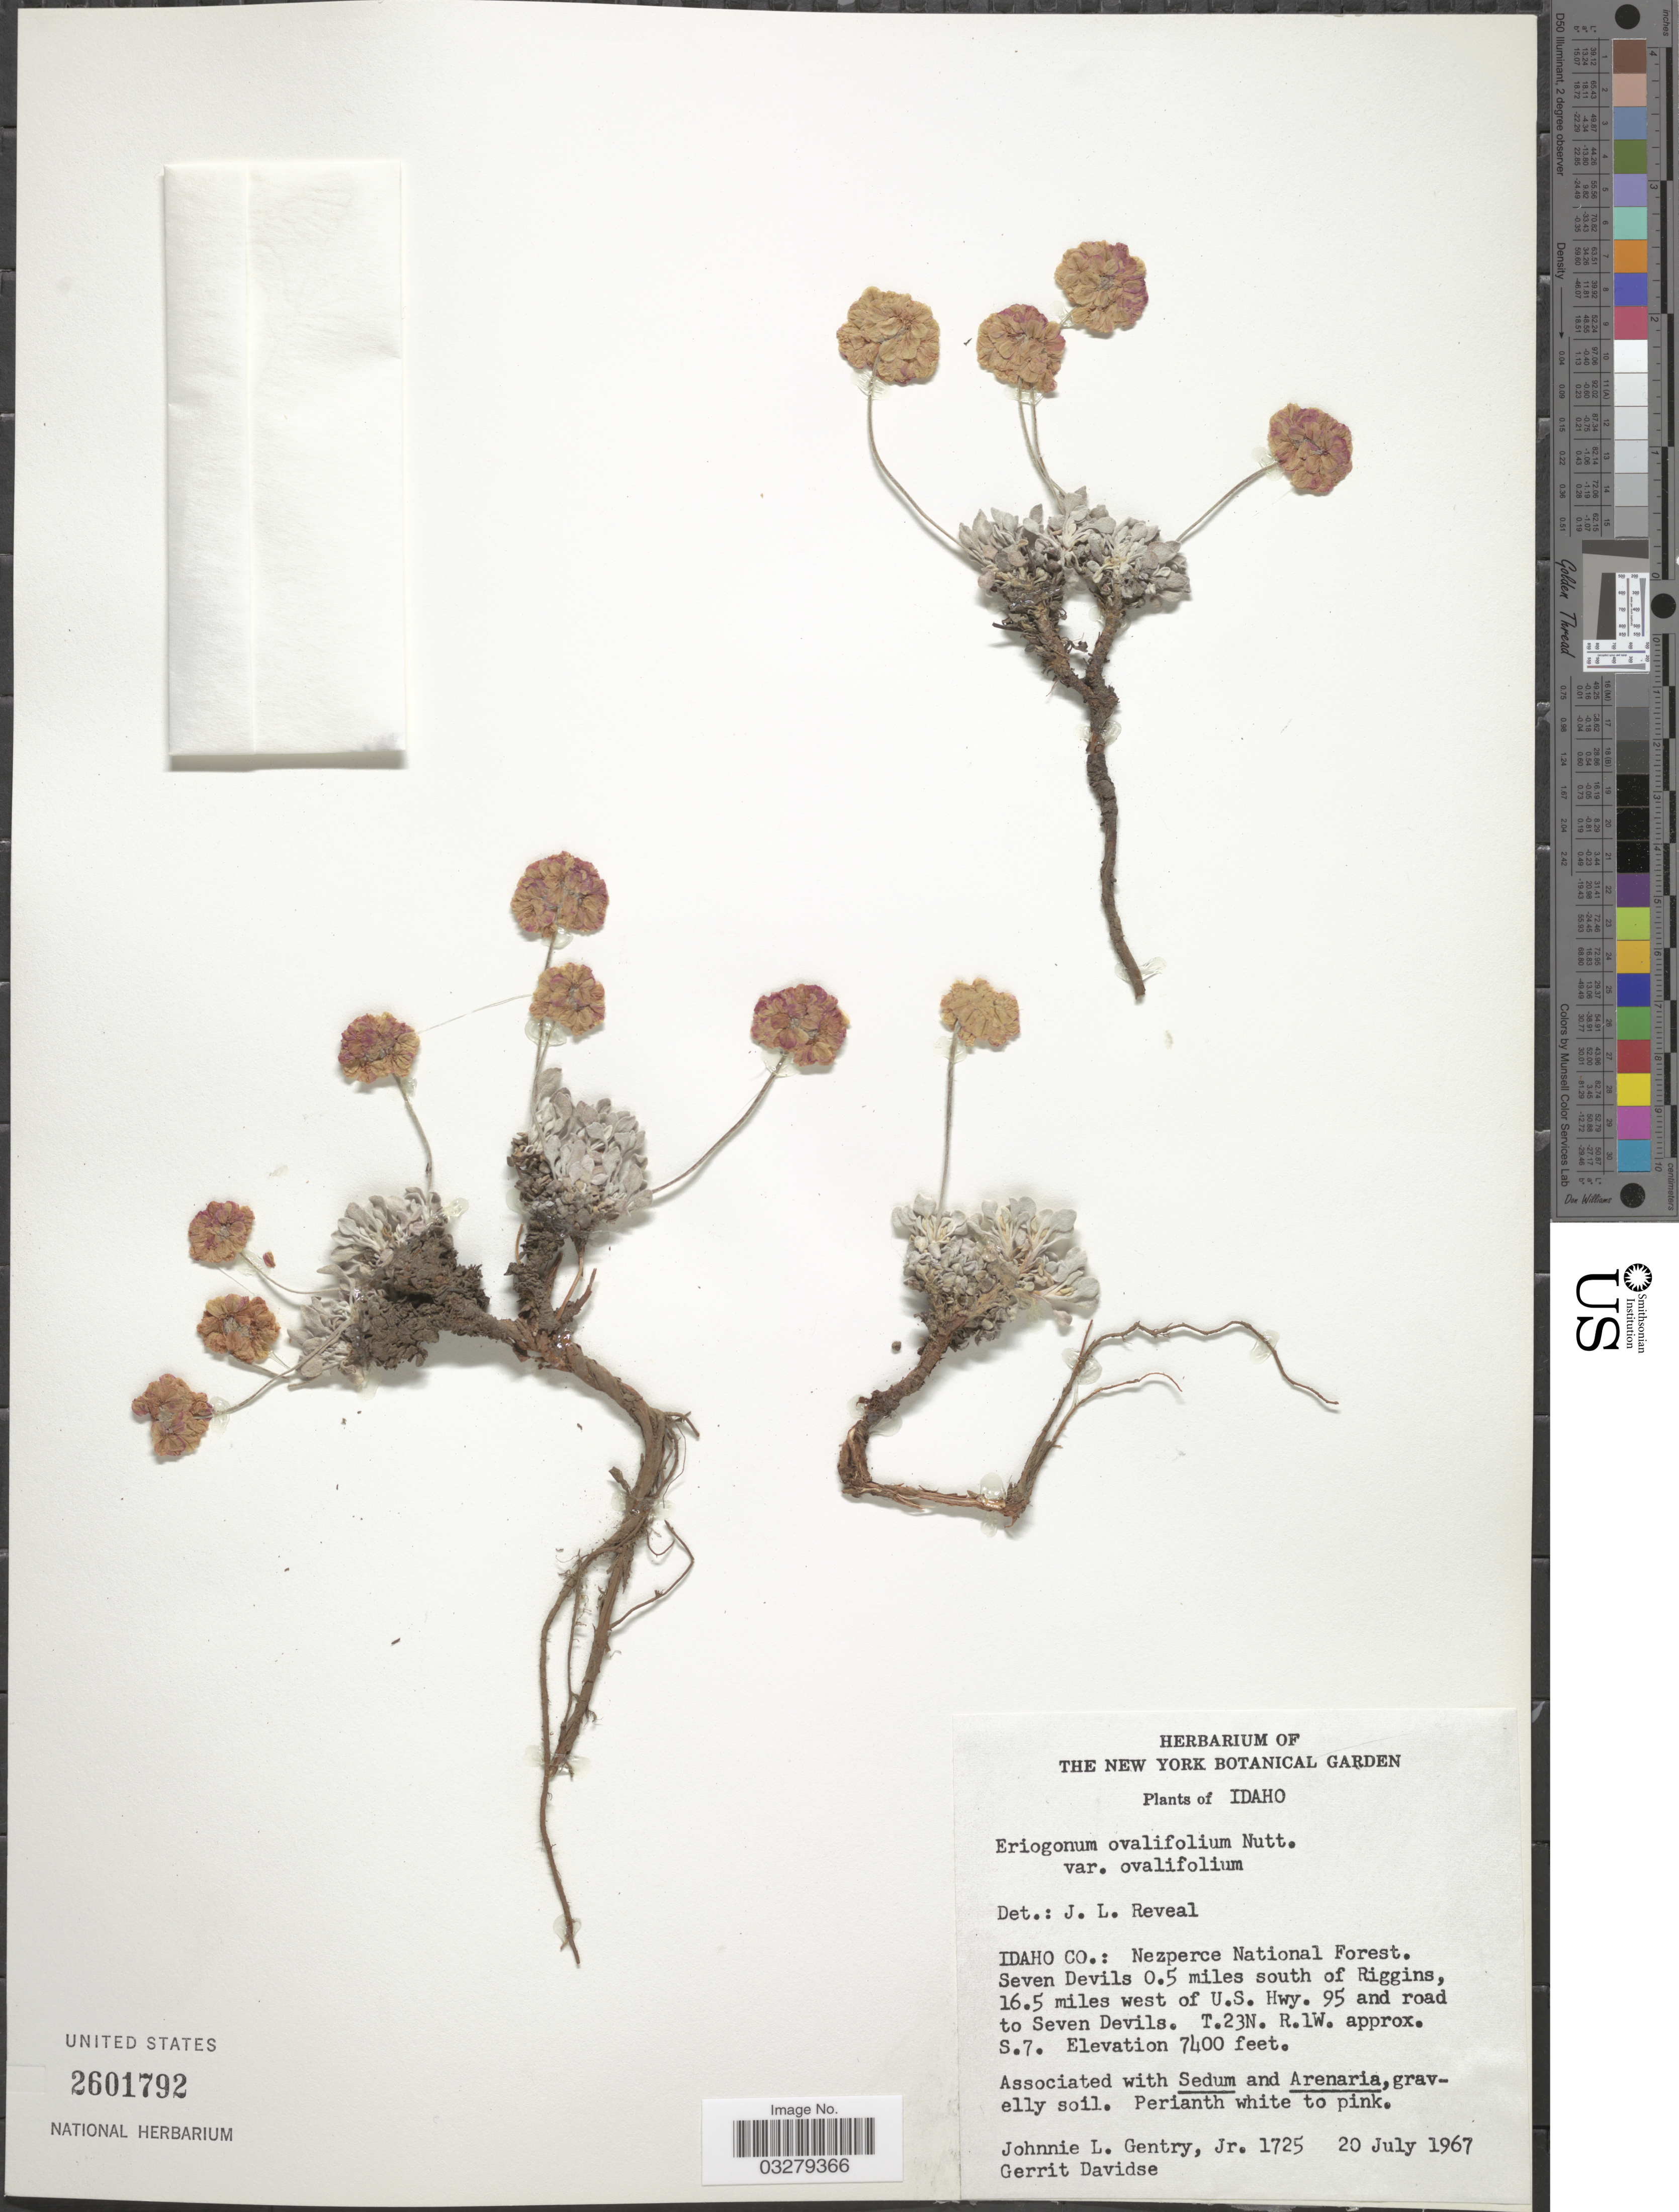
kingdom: Plantae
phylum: Tracheophyta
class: Magnoliopsida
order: Caryophyllales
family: Polygonaceae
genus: Eriogonum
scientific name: Eriogonum ovalifolium var. depressum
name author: Blank.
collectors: J. L. Gentry & G. Davidse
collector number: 1725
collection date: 1967-07-20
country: United States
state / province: Idaho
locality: Idaho Co.: Nezperce National Forest. Seven Devils 0.5 miles south of Riggins, 16.5 miles west of U.S. Hwy. 95 and road to Seven Devils. T.23N R.1W approx. S.7.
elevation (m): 2256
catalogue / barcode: US 2601792